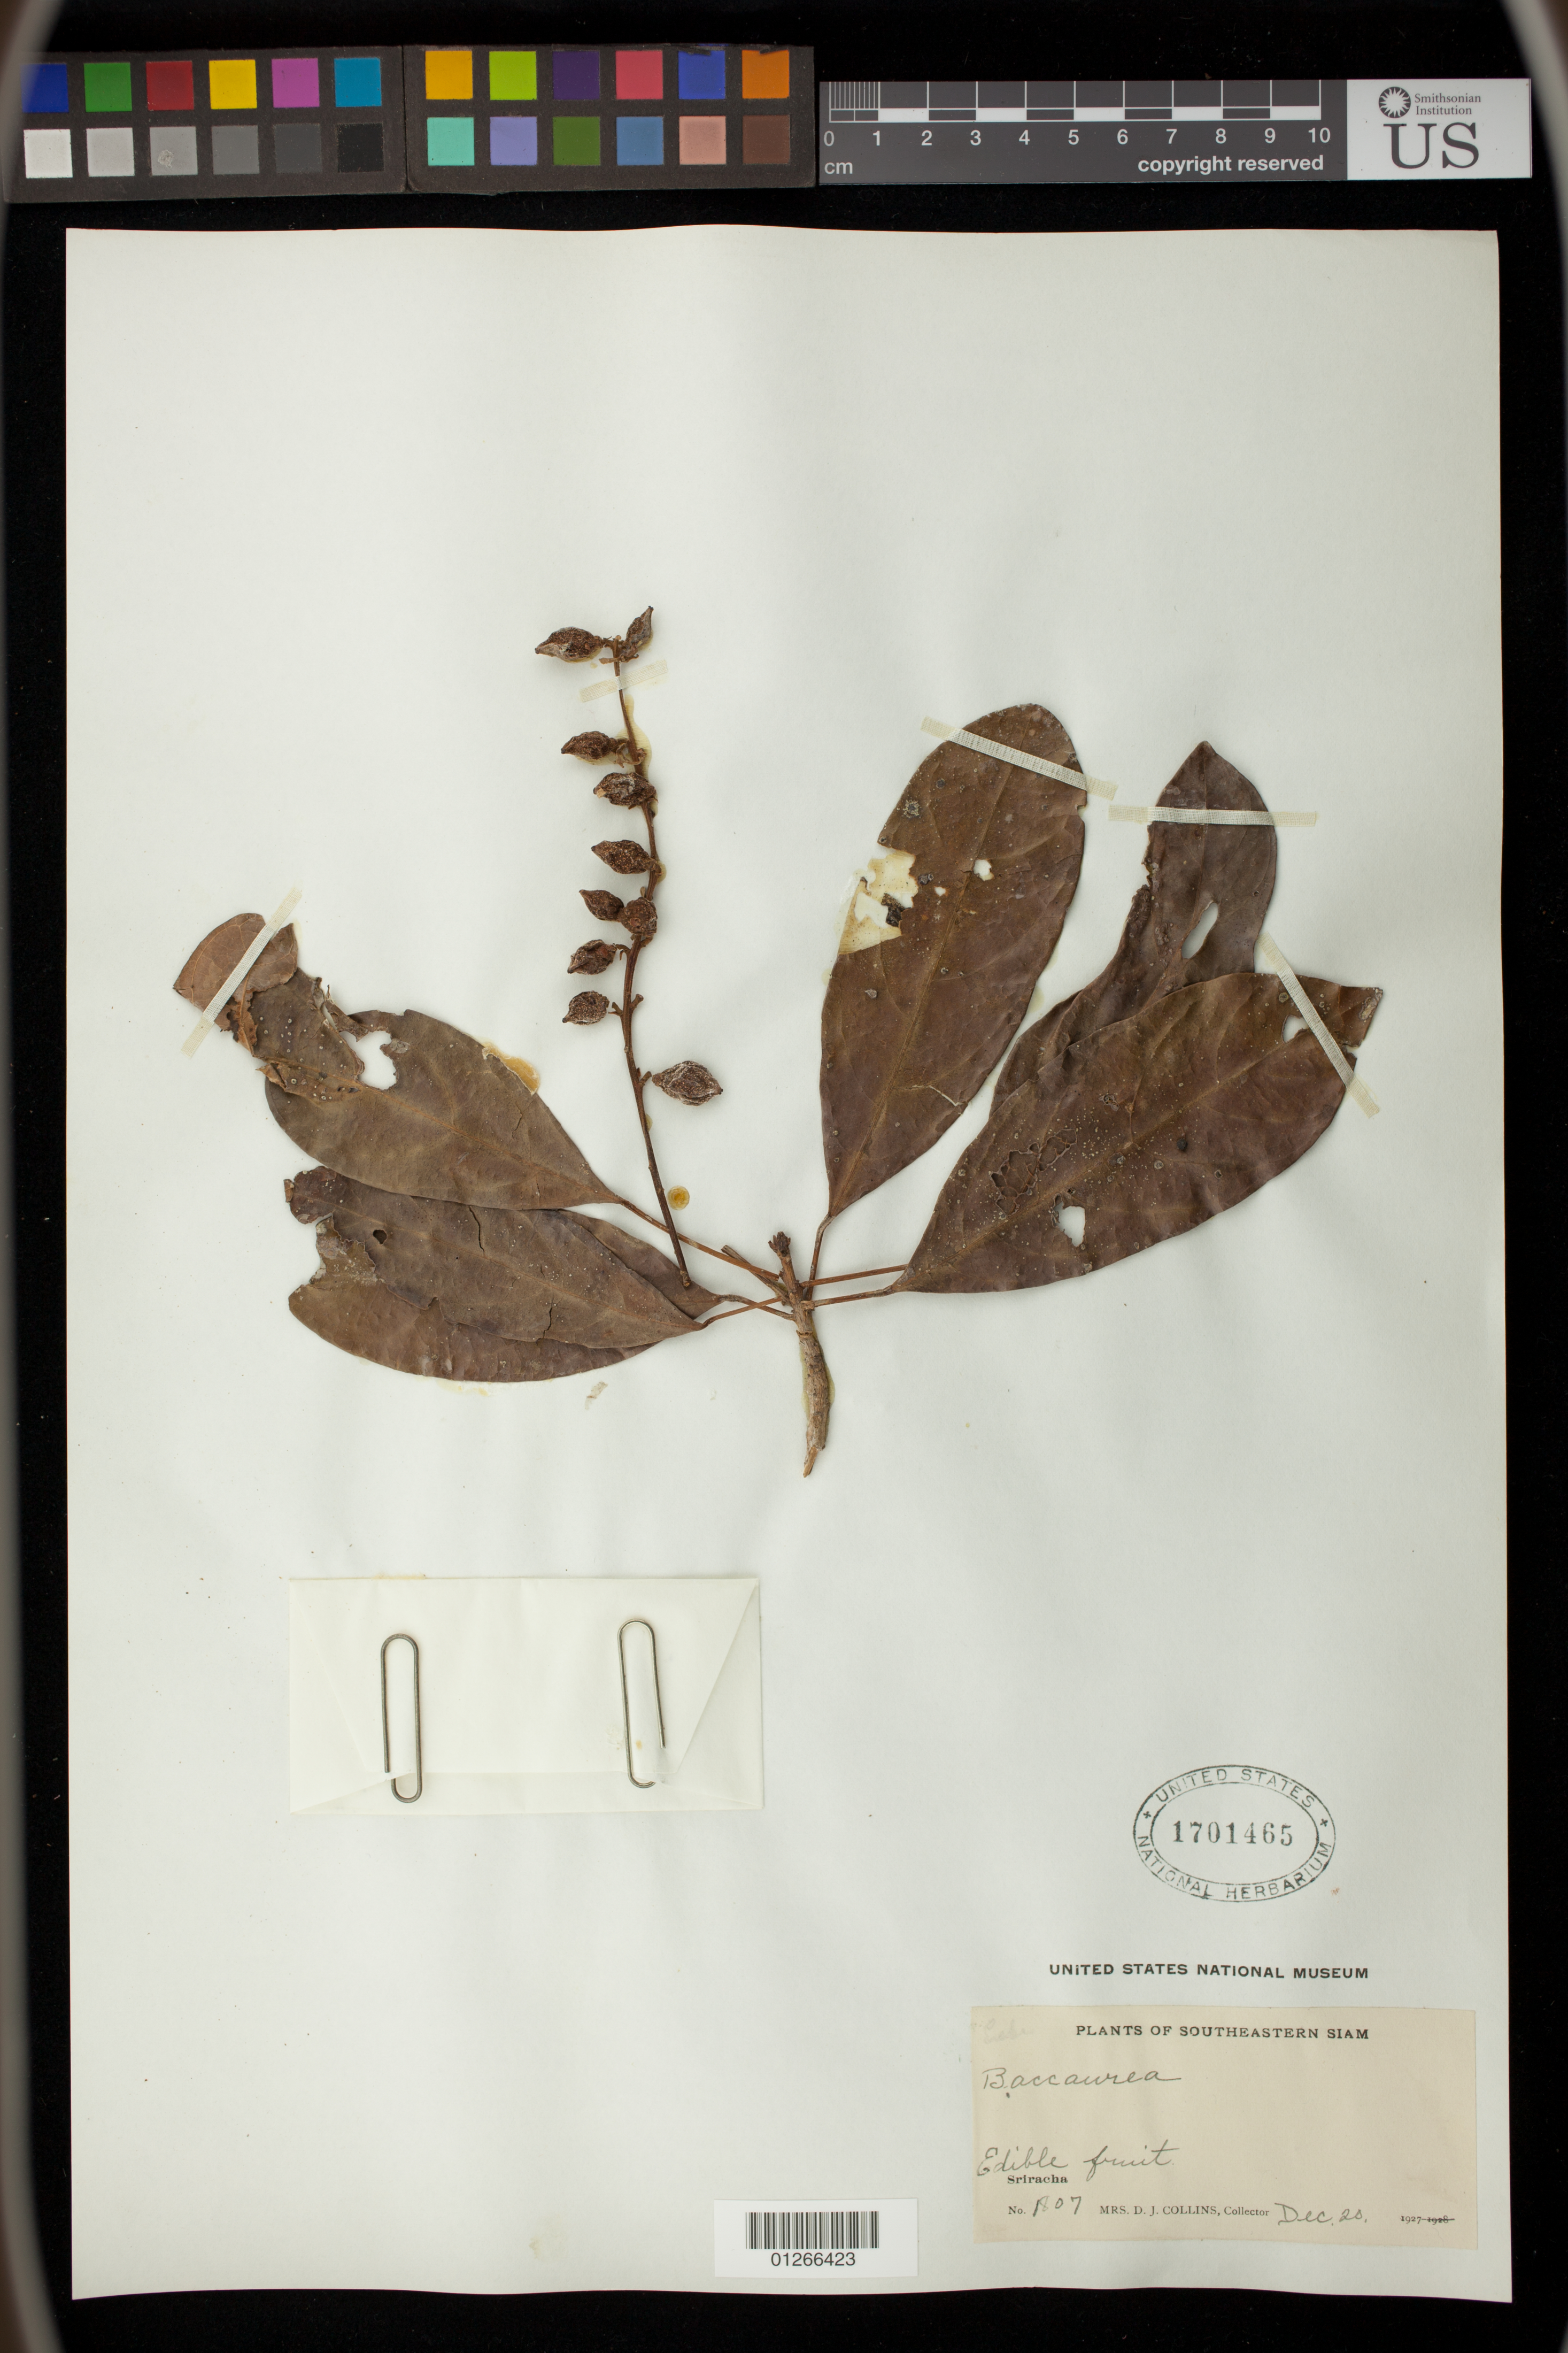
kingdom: Plantae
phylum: Tracheophyta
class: Magnoliopsida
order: Malpighiales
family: Phyllanthaceae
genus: Baccaurea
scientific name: Baccaurea sp.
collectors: Mrs. D. J. Collins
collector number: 1807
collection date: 1927-12-20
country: Thailand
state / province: Chon Buri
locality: Sriracha